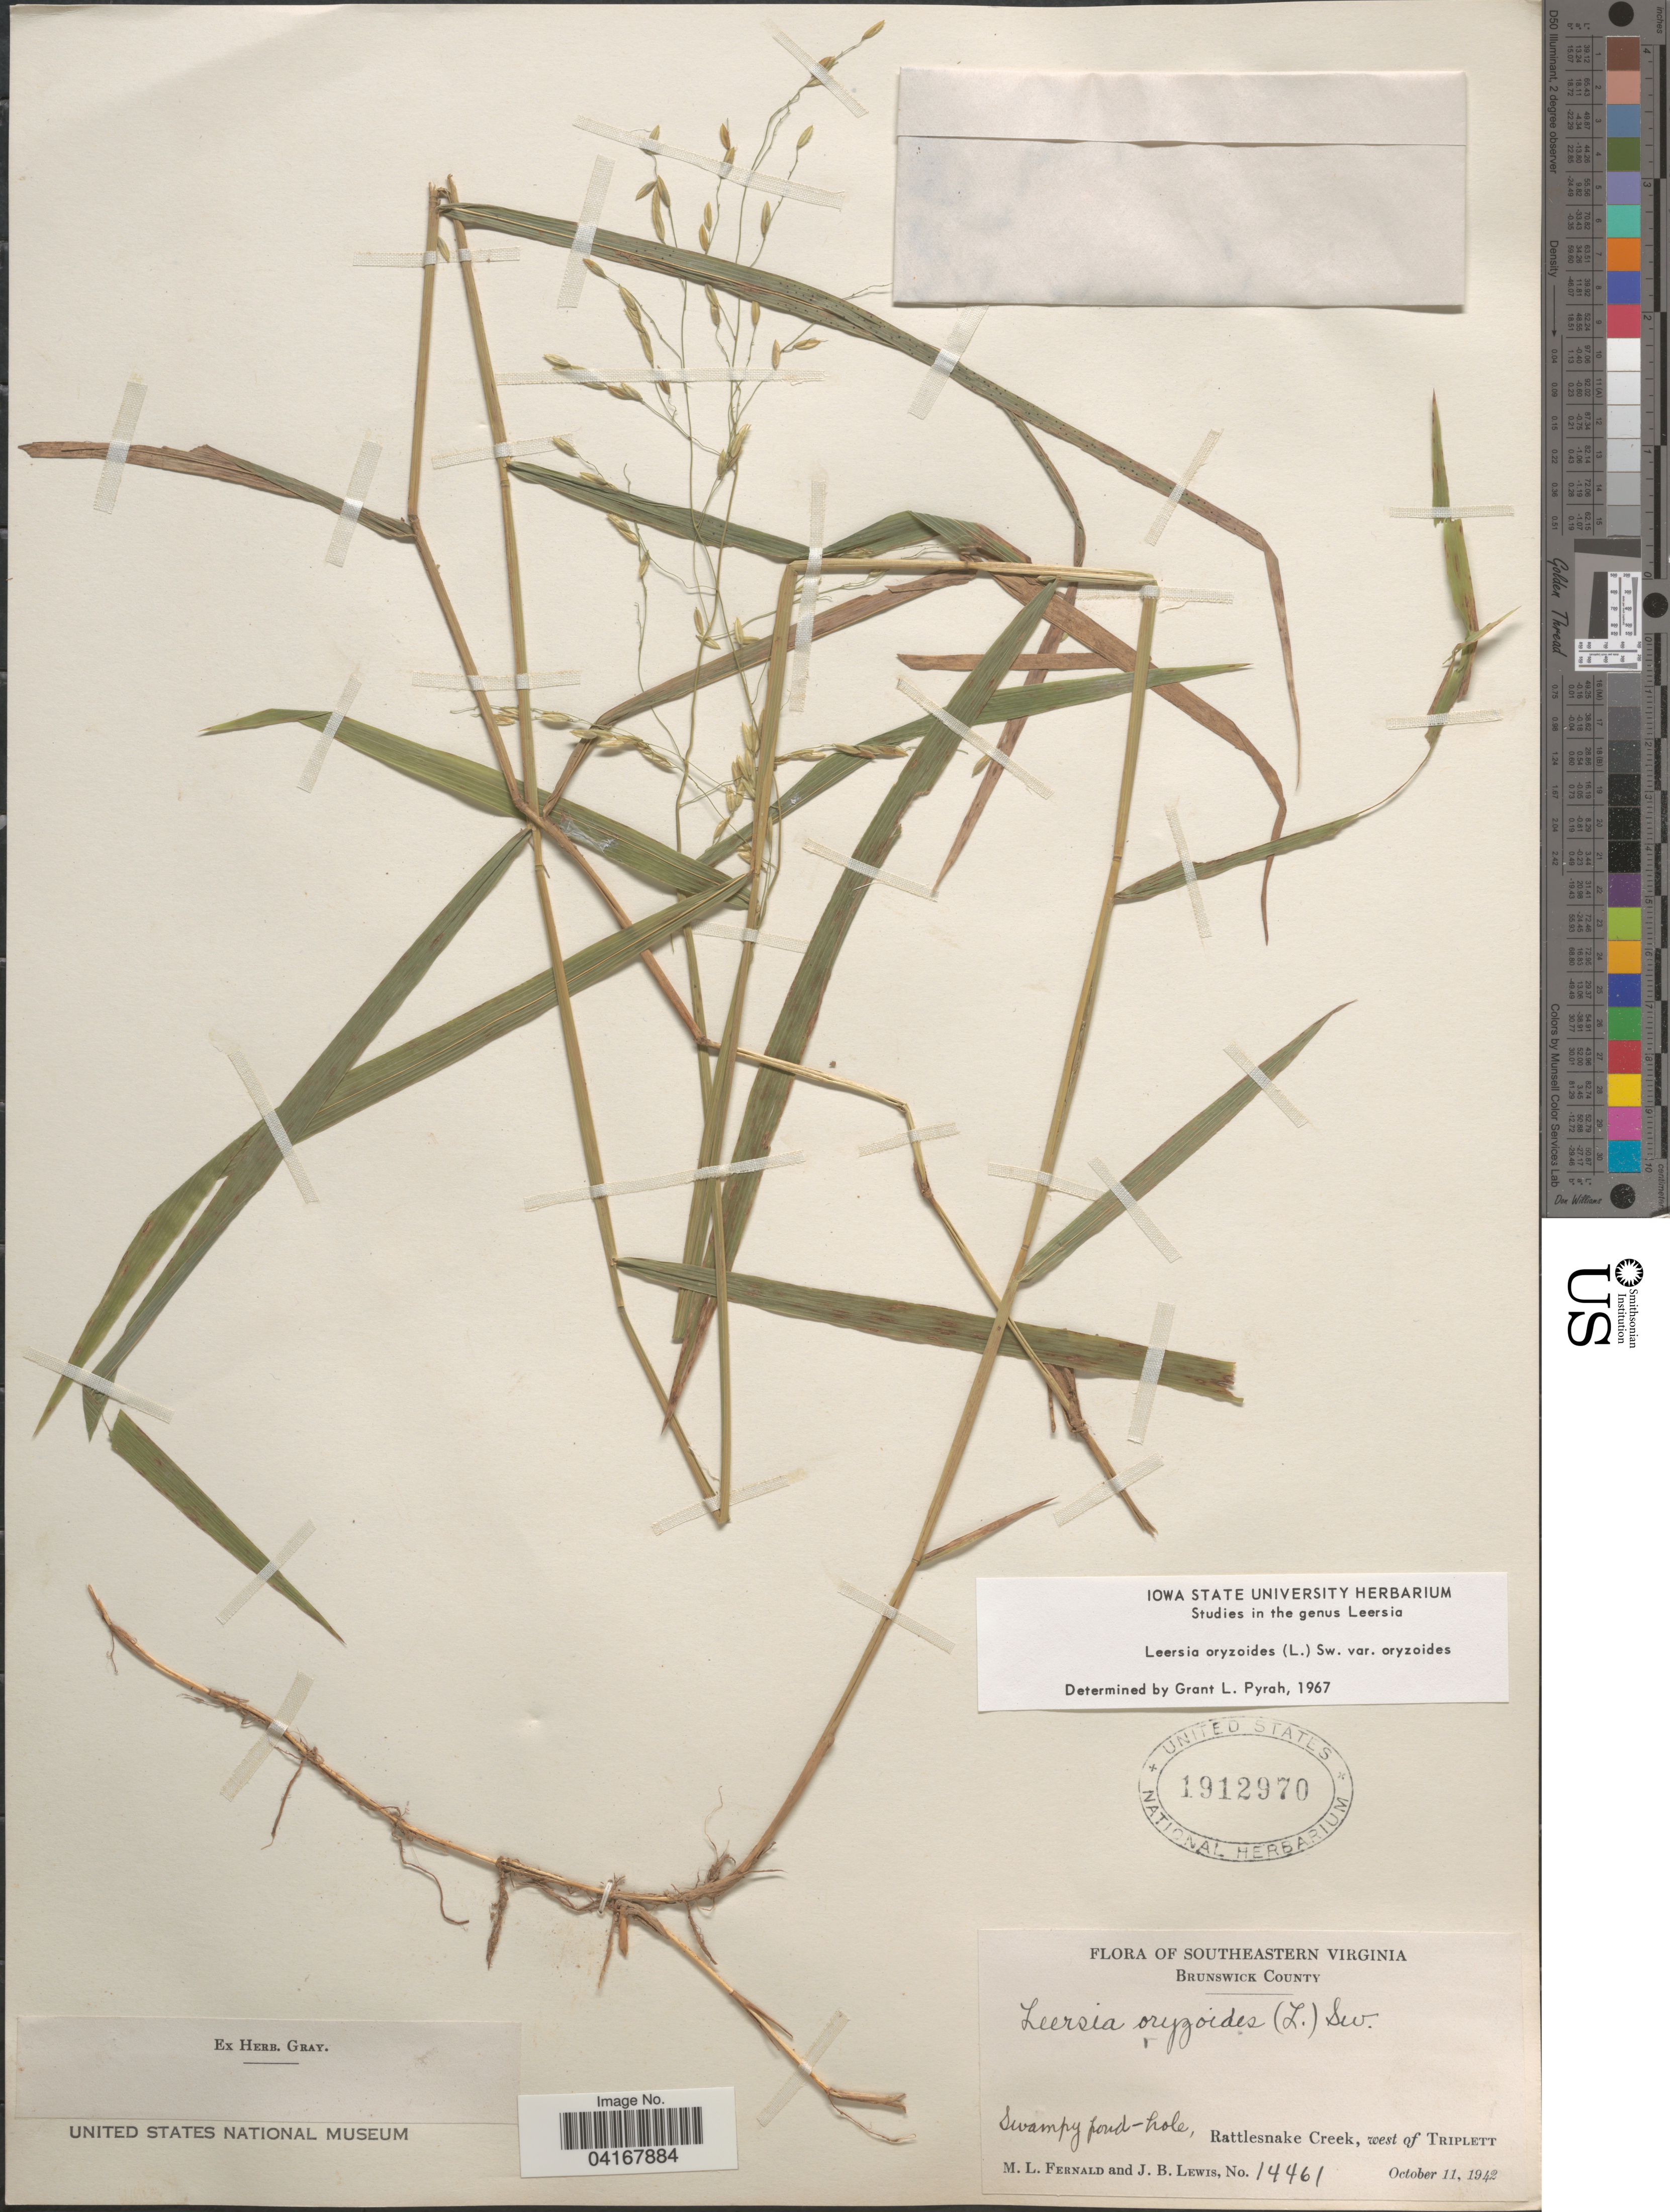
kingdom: Plantae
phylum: Tracheophyta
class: Liliopsida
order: Poales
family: Poaceae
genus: Leersia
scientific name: Leersia oryzoides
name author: (L.) Sw.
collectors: M. L. Fernald & J. B. Lewis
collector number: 14461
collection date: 1942-10-11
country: United States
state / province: Virginia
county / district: Brunswick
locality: Southeastern Virginia. Brunswick County. Rattlesnake Creek, west of Triplett.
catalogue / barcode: US 1912970